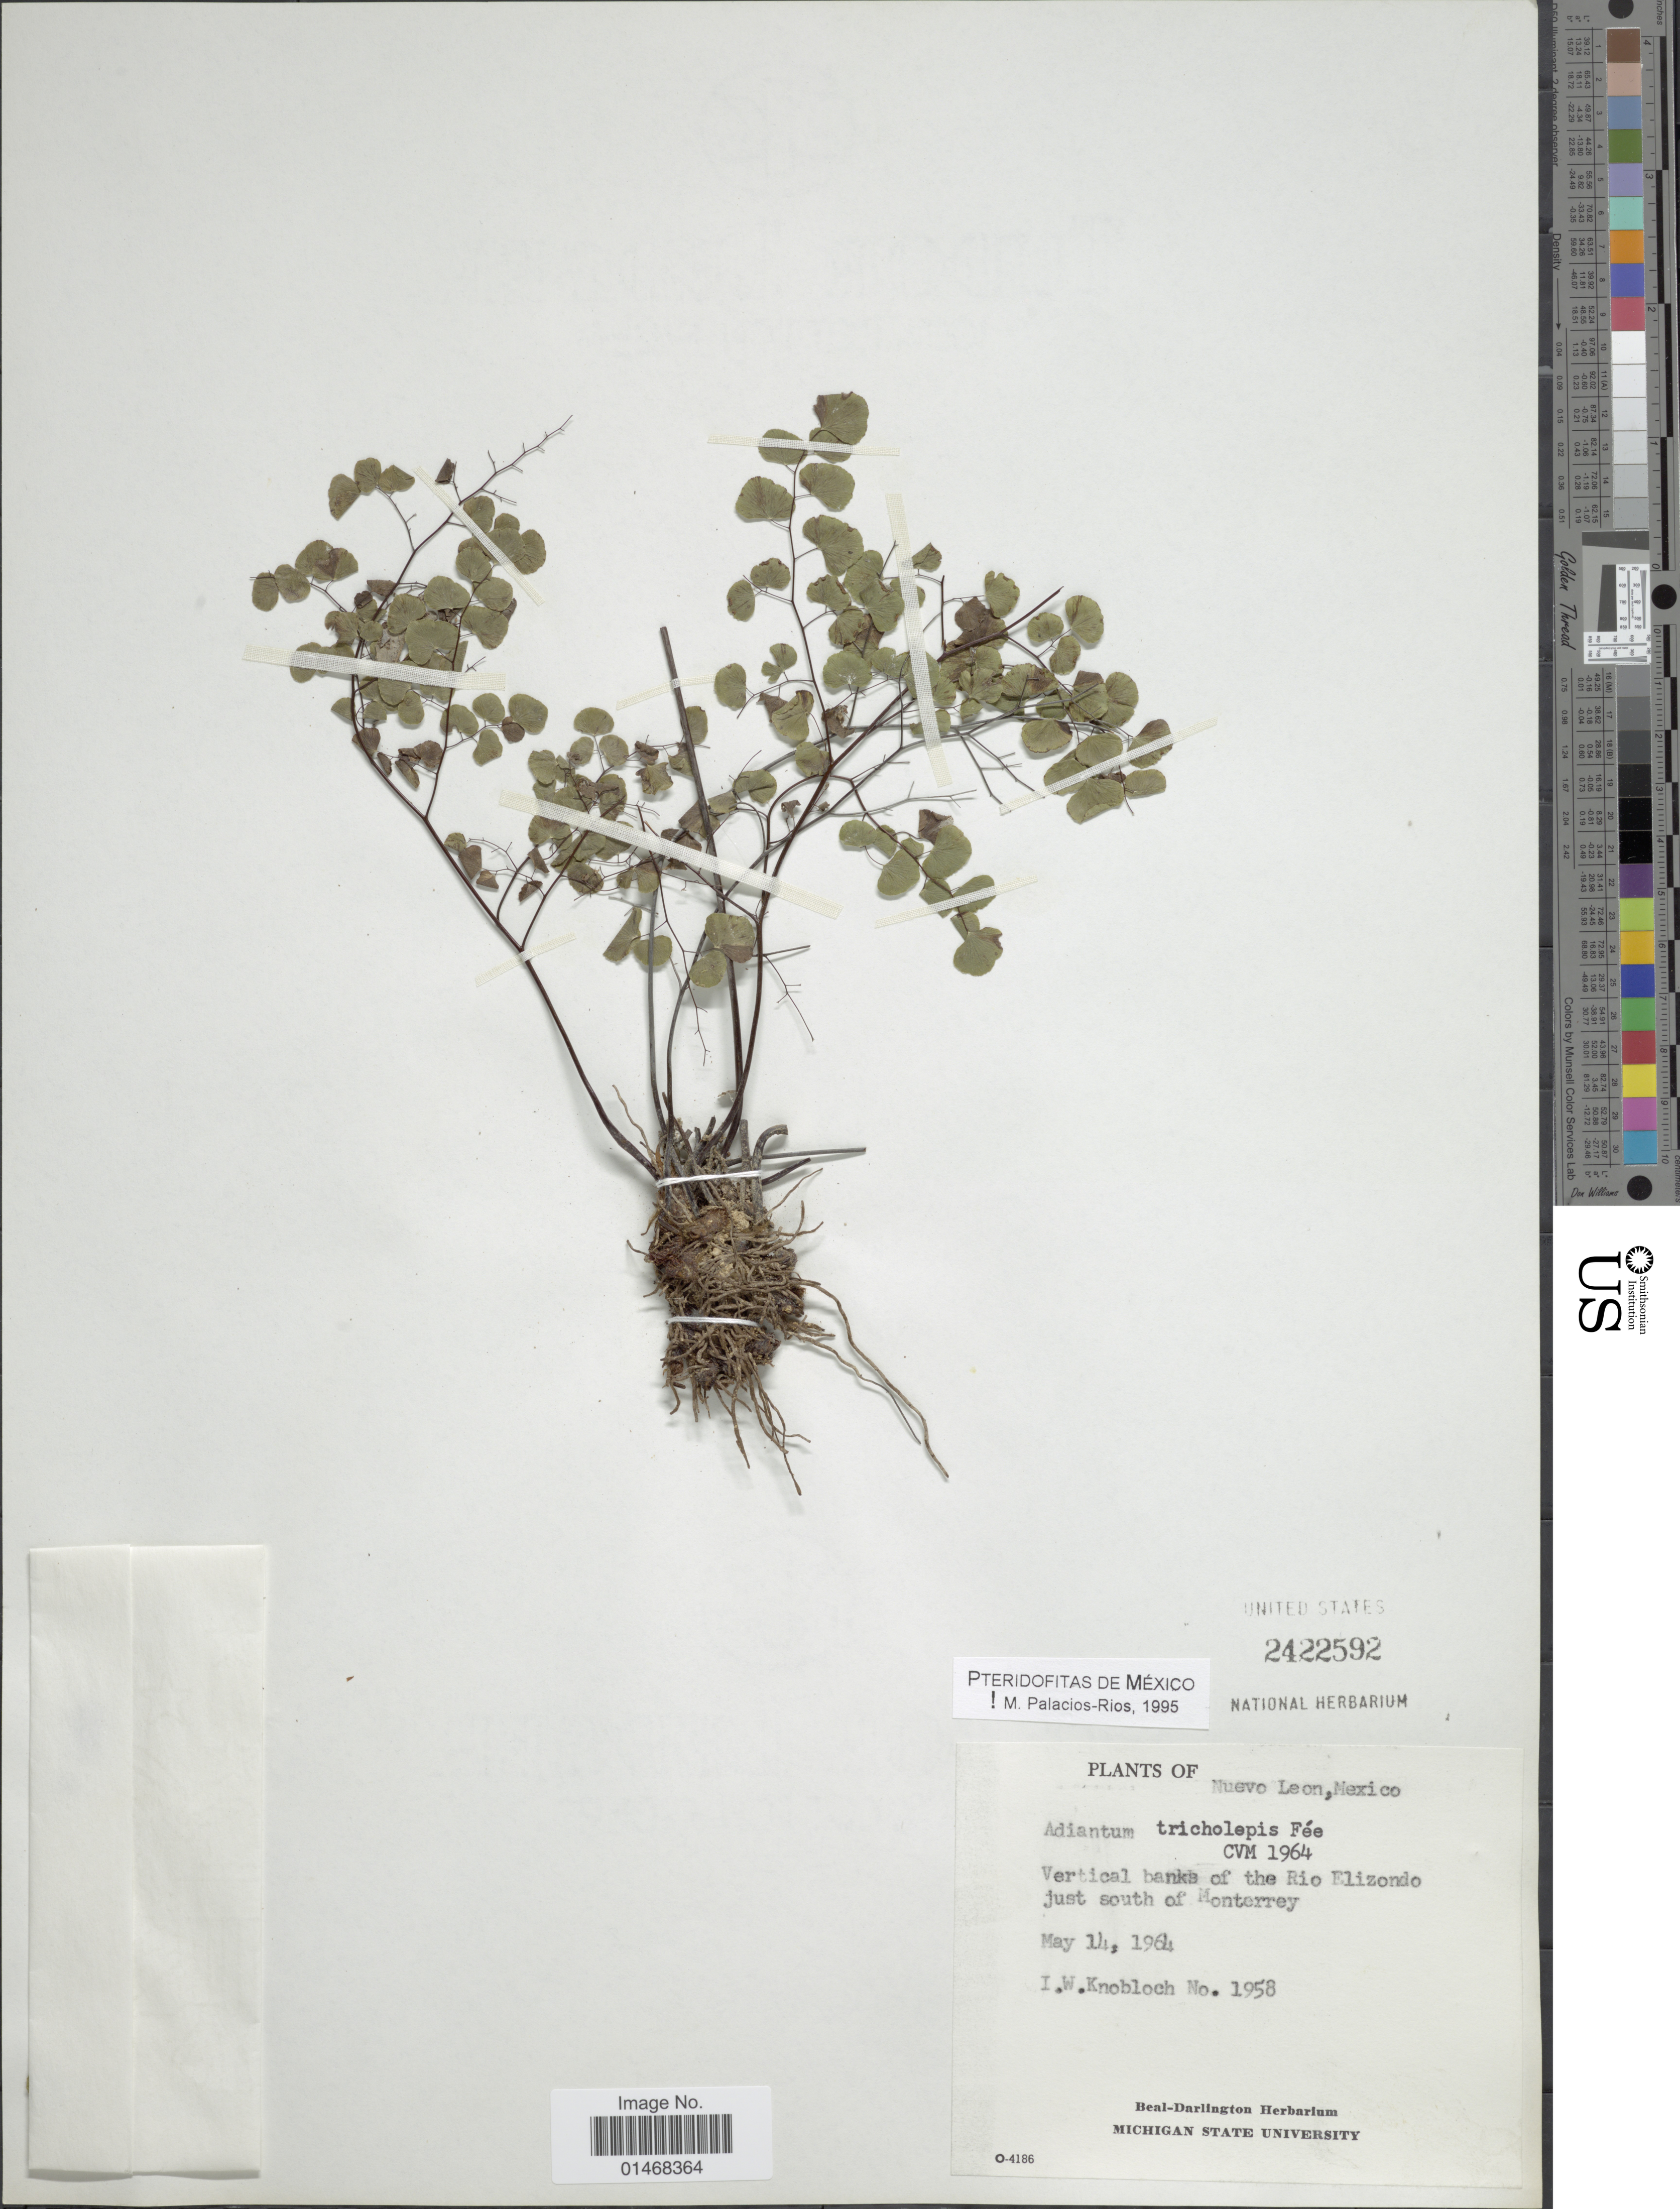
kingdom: Plantae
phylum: Tracheophyta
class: Polypodiopsida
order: Polypodiales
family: Pteridaceae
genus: Adiantum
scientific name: Adiantum tricholepis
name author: Fée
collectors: I. W. Knobloch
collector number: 1958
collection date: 1964-05-14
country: Mexico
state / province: Nuevo León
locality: Vertical banks of the Rio Elziondo just south of Monterrey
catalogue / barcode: US 2422592